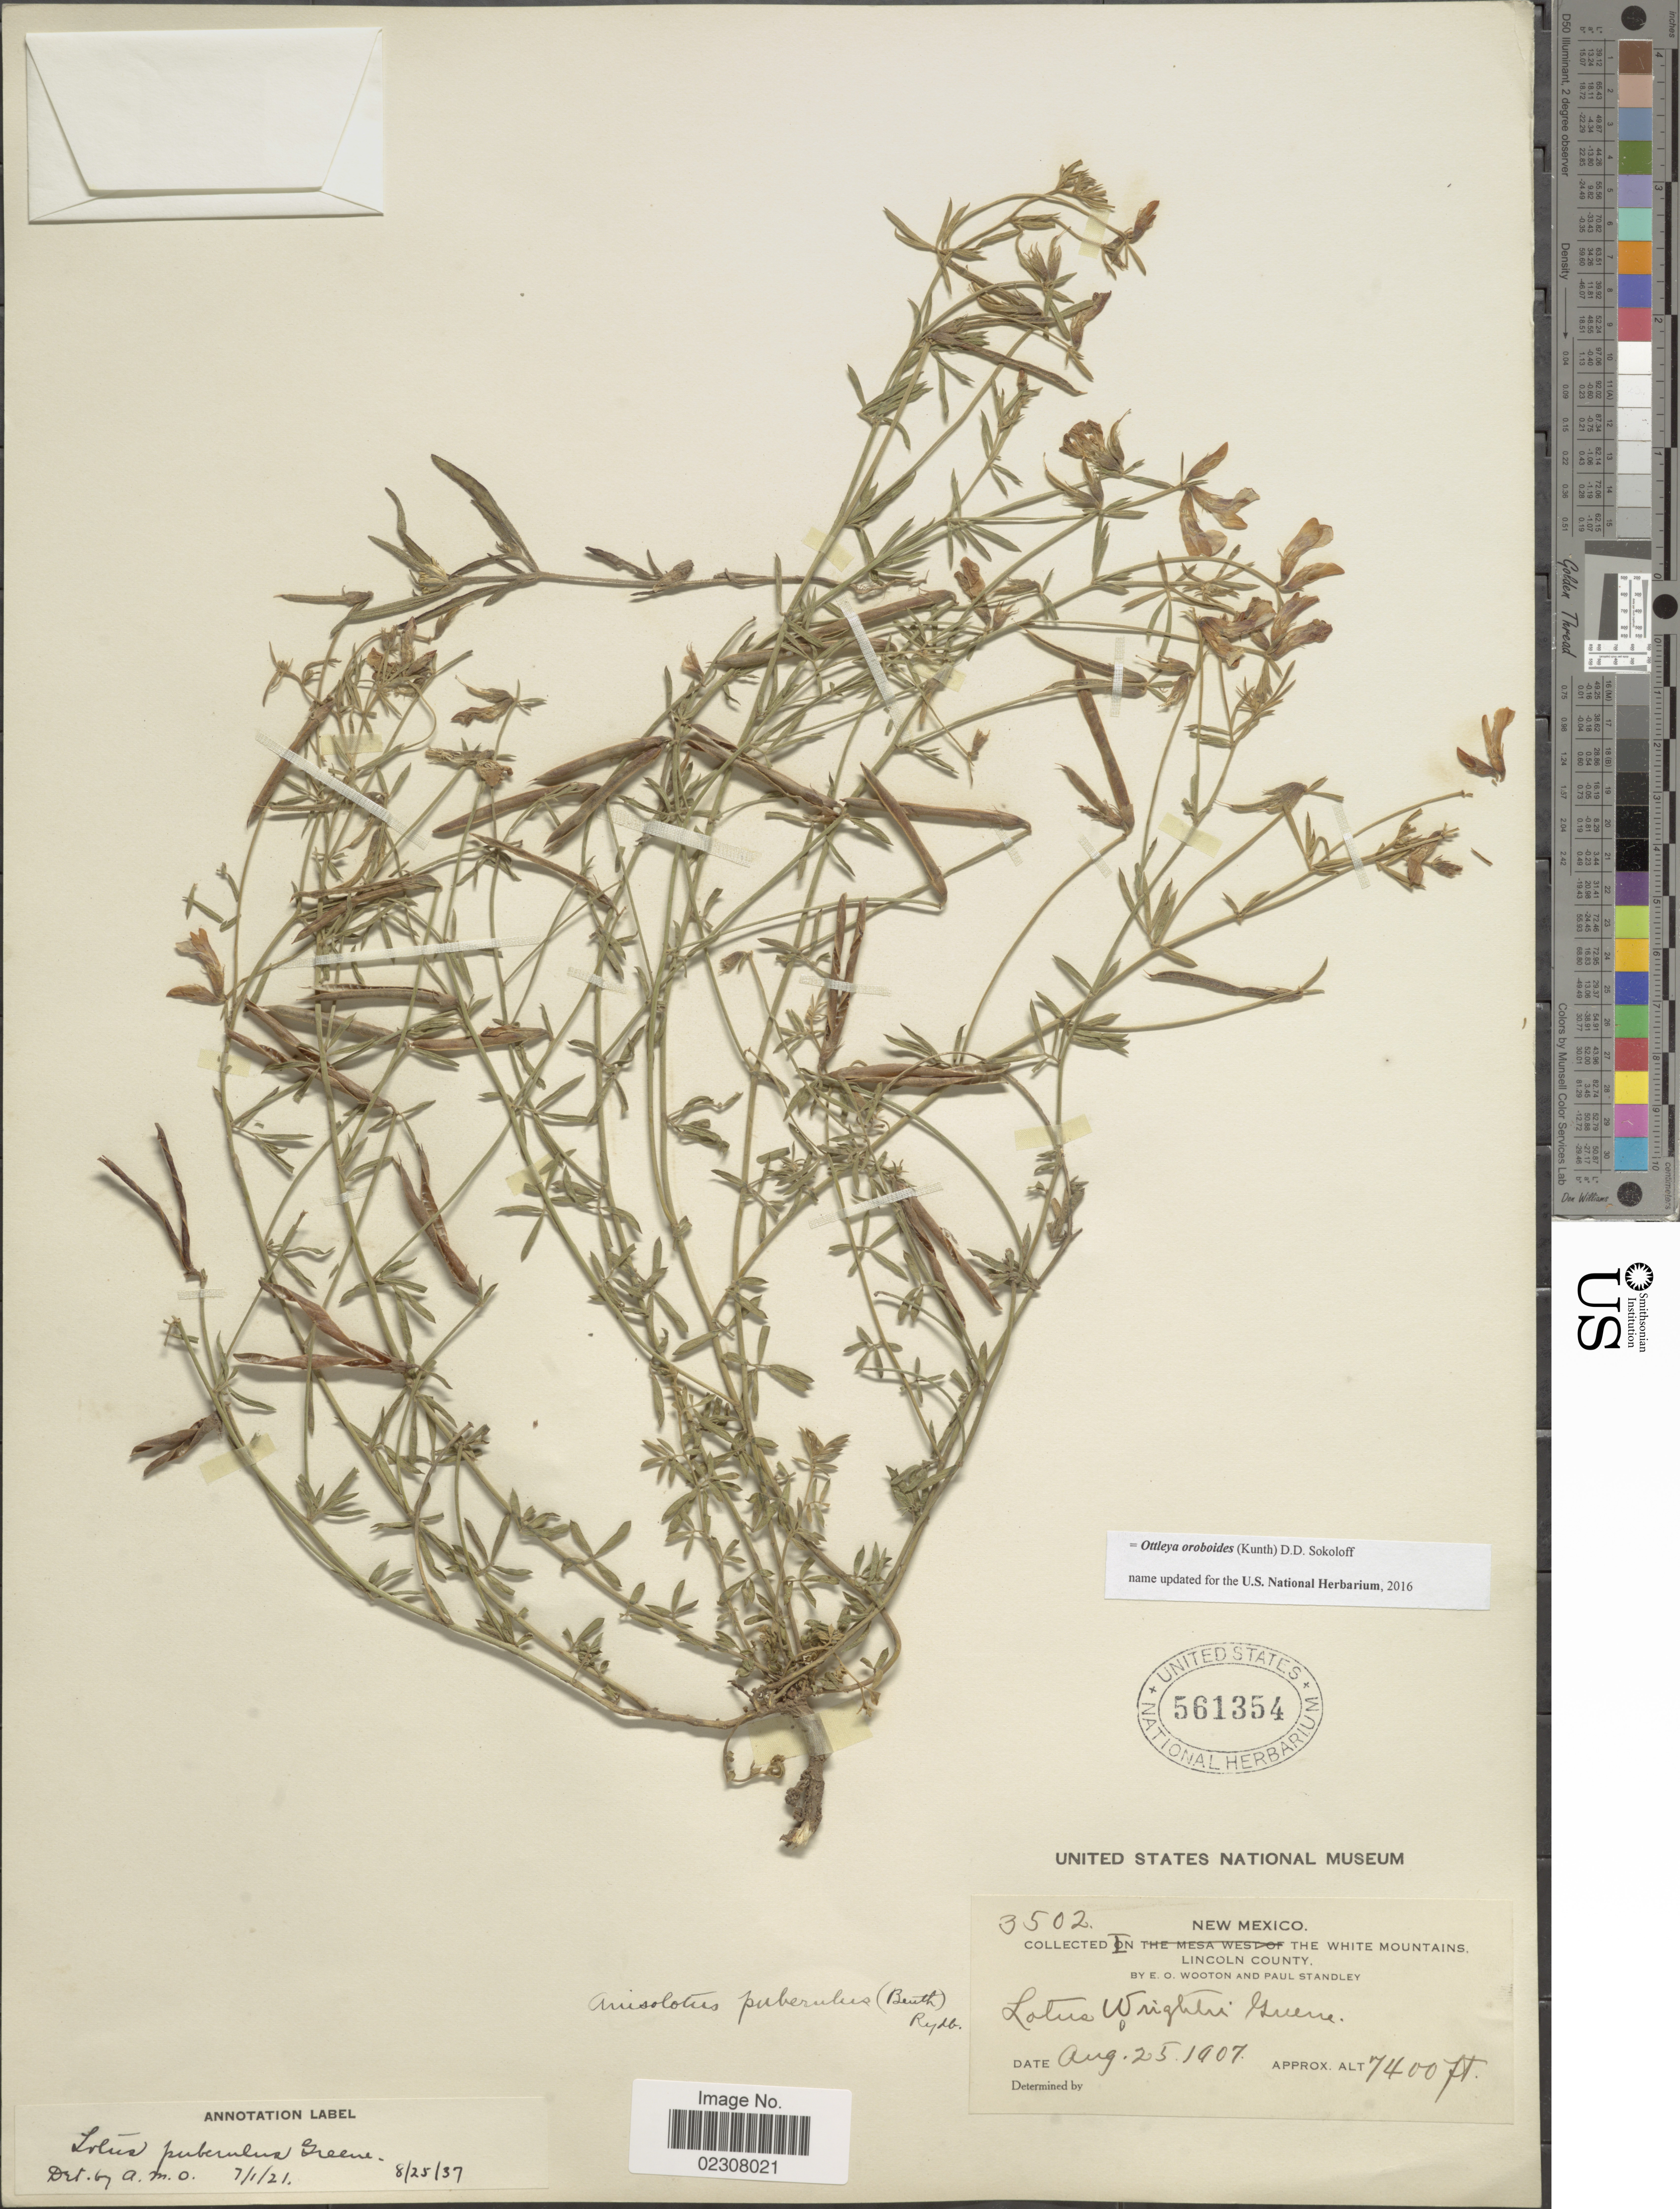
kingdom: Plantae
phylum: Tracheophyta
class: Magnoliopsida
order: Fabales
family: Fabaceae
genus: Ottleya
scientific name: Ottleya oroboides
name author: (Kunth) D.D. Sokoloff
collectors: E. O. Wooton & P. C. Standley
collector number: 3502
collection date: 1907-08-25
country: United States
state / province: New Mexico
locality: In the White Mountains, Lincoln County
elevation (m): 2256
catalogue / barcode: US 561354